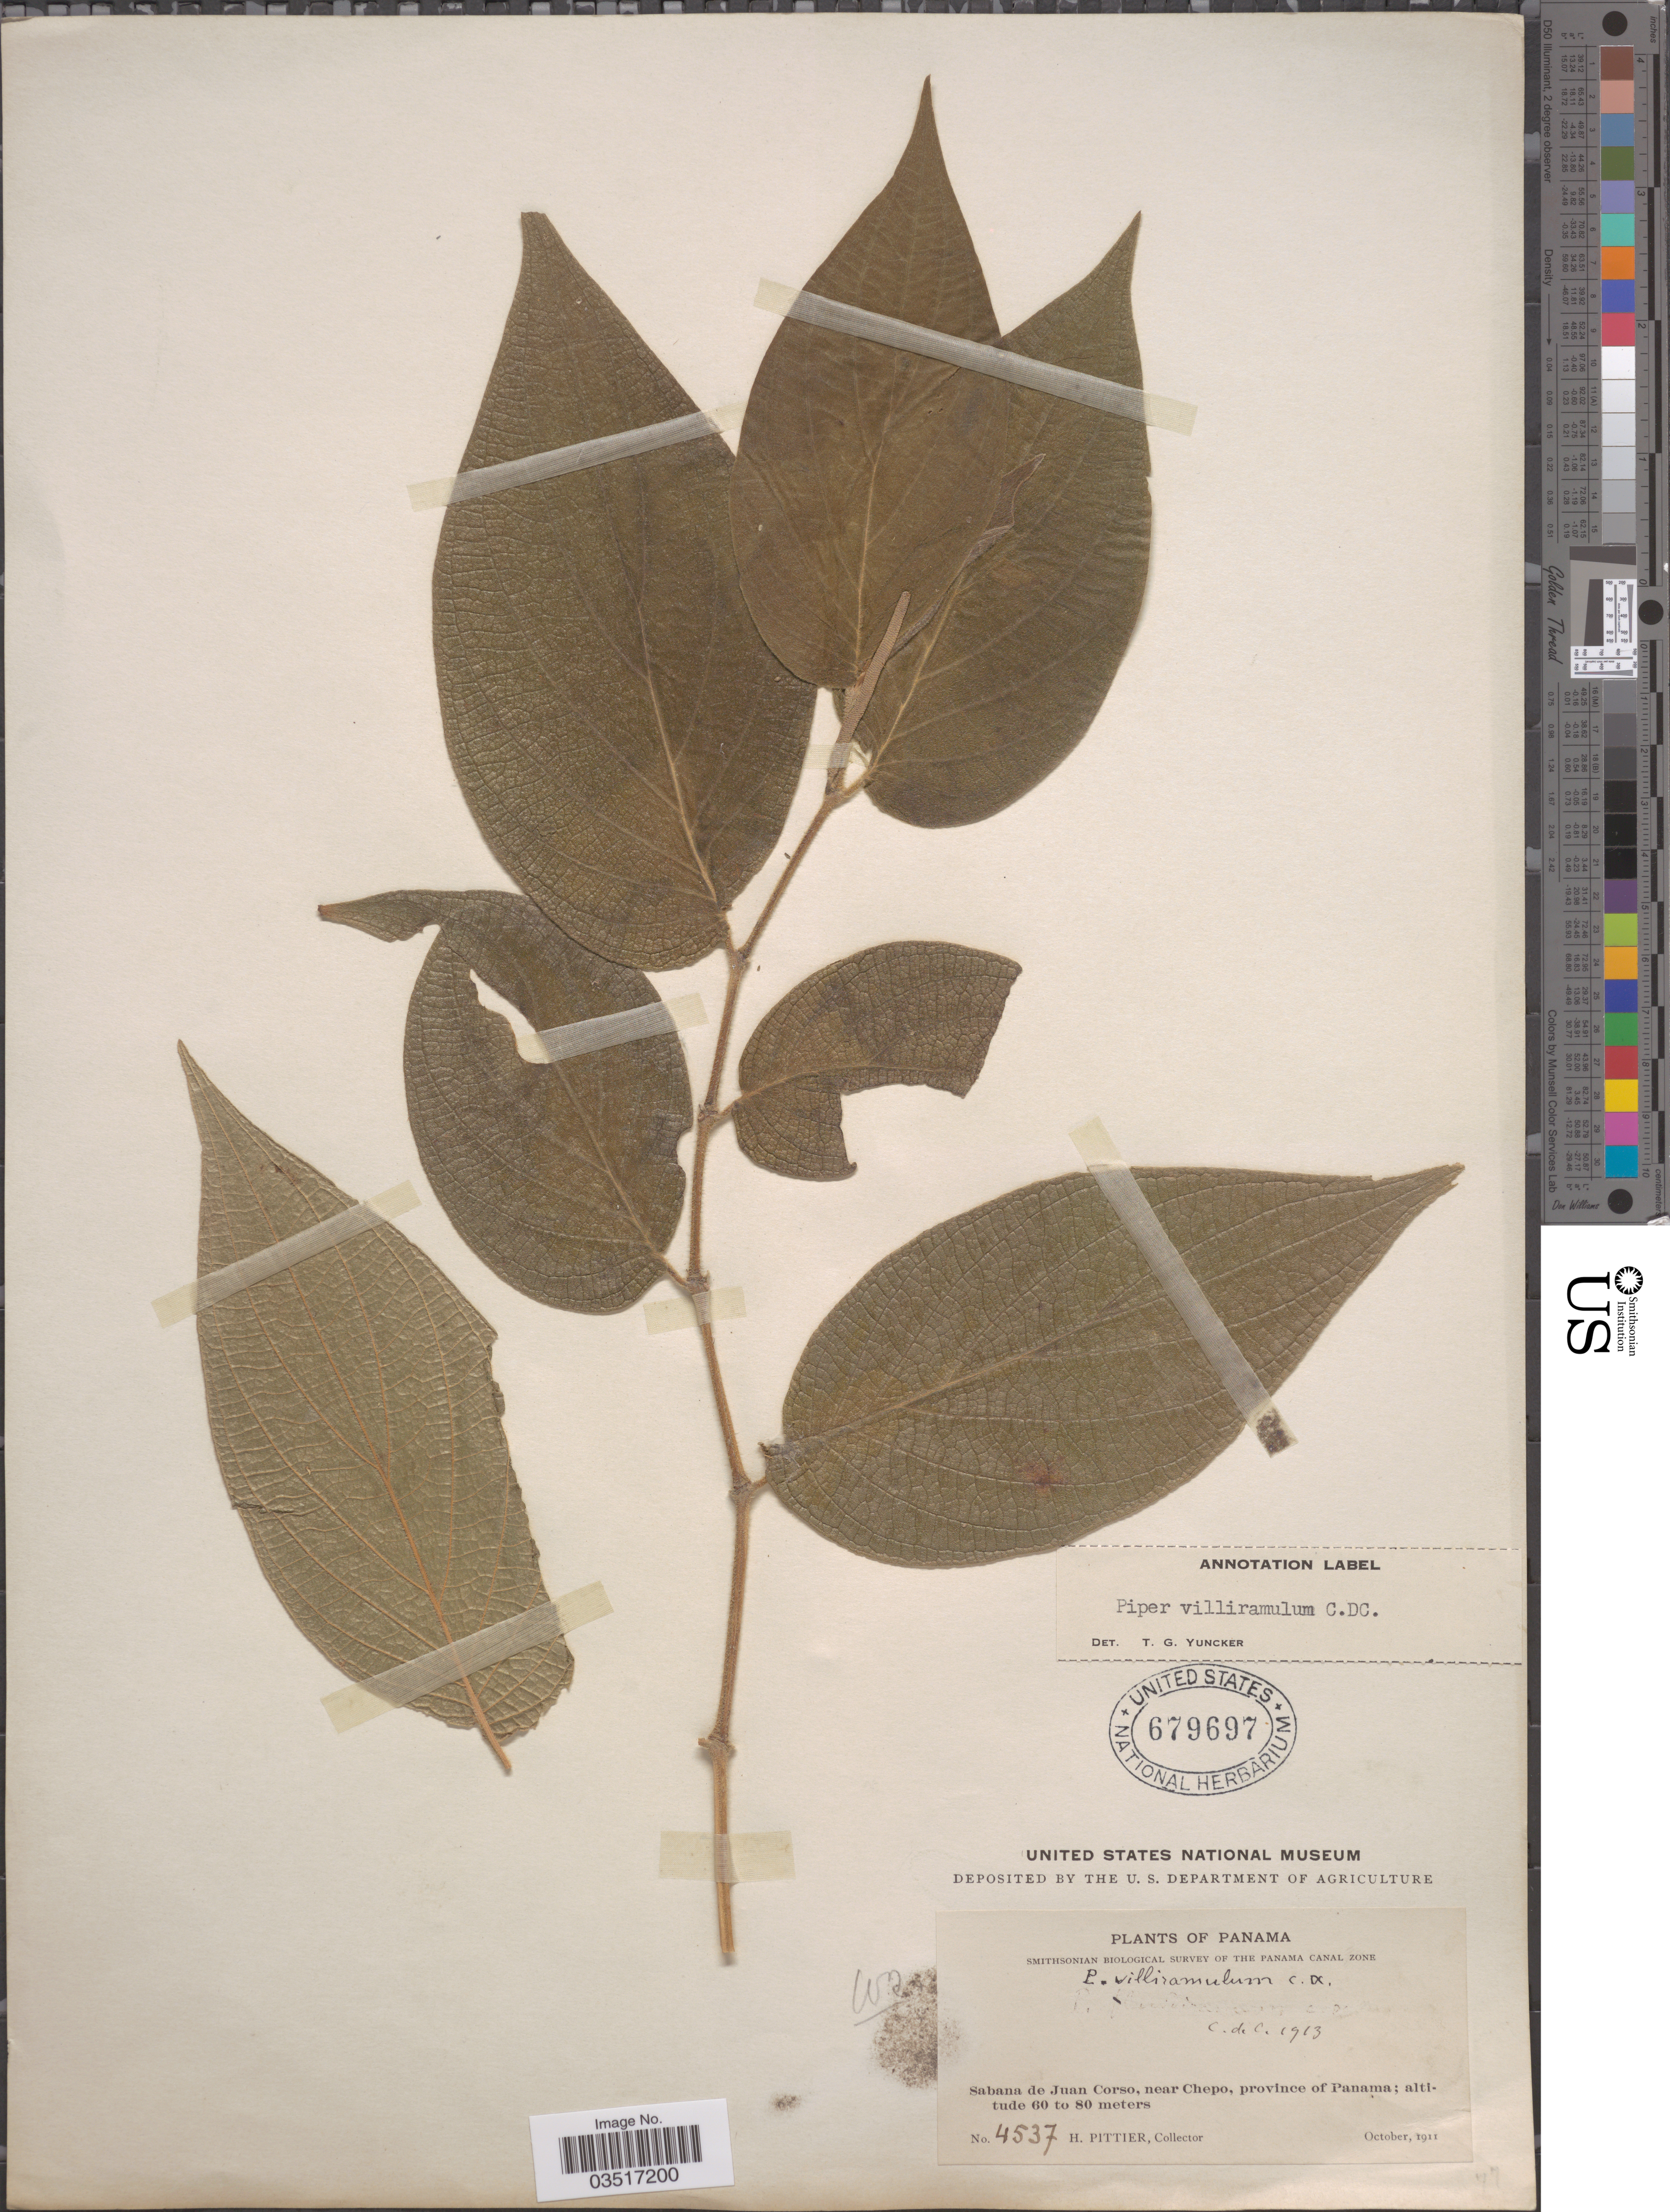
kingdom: Plantae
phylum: Tracheophyta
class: Magnoliopsida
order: Piperales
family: Piperaceae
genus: Piper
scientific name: Piper villiramulum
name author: C. DC.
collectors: H. F. Pittier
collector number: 4537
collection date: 1911-10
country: Panama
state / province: Panamá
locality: Sabana de Juan Corso, near Chepo.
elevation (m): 60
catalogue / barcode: US 679697